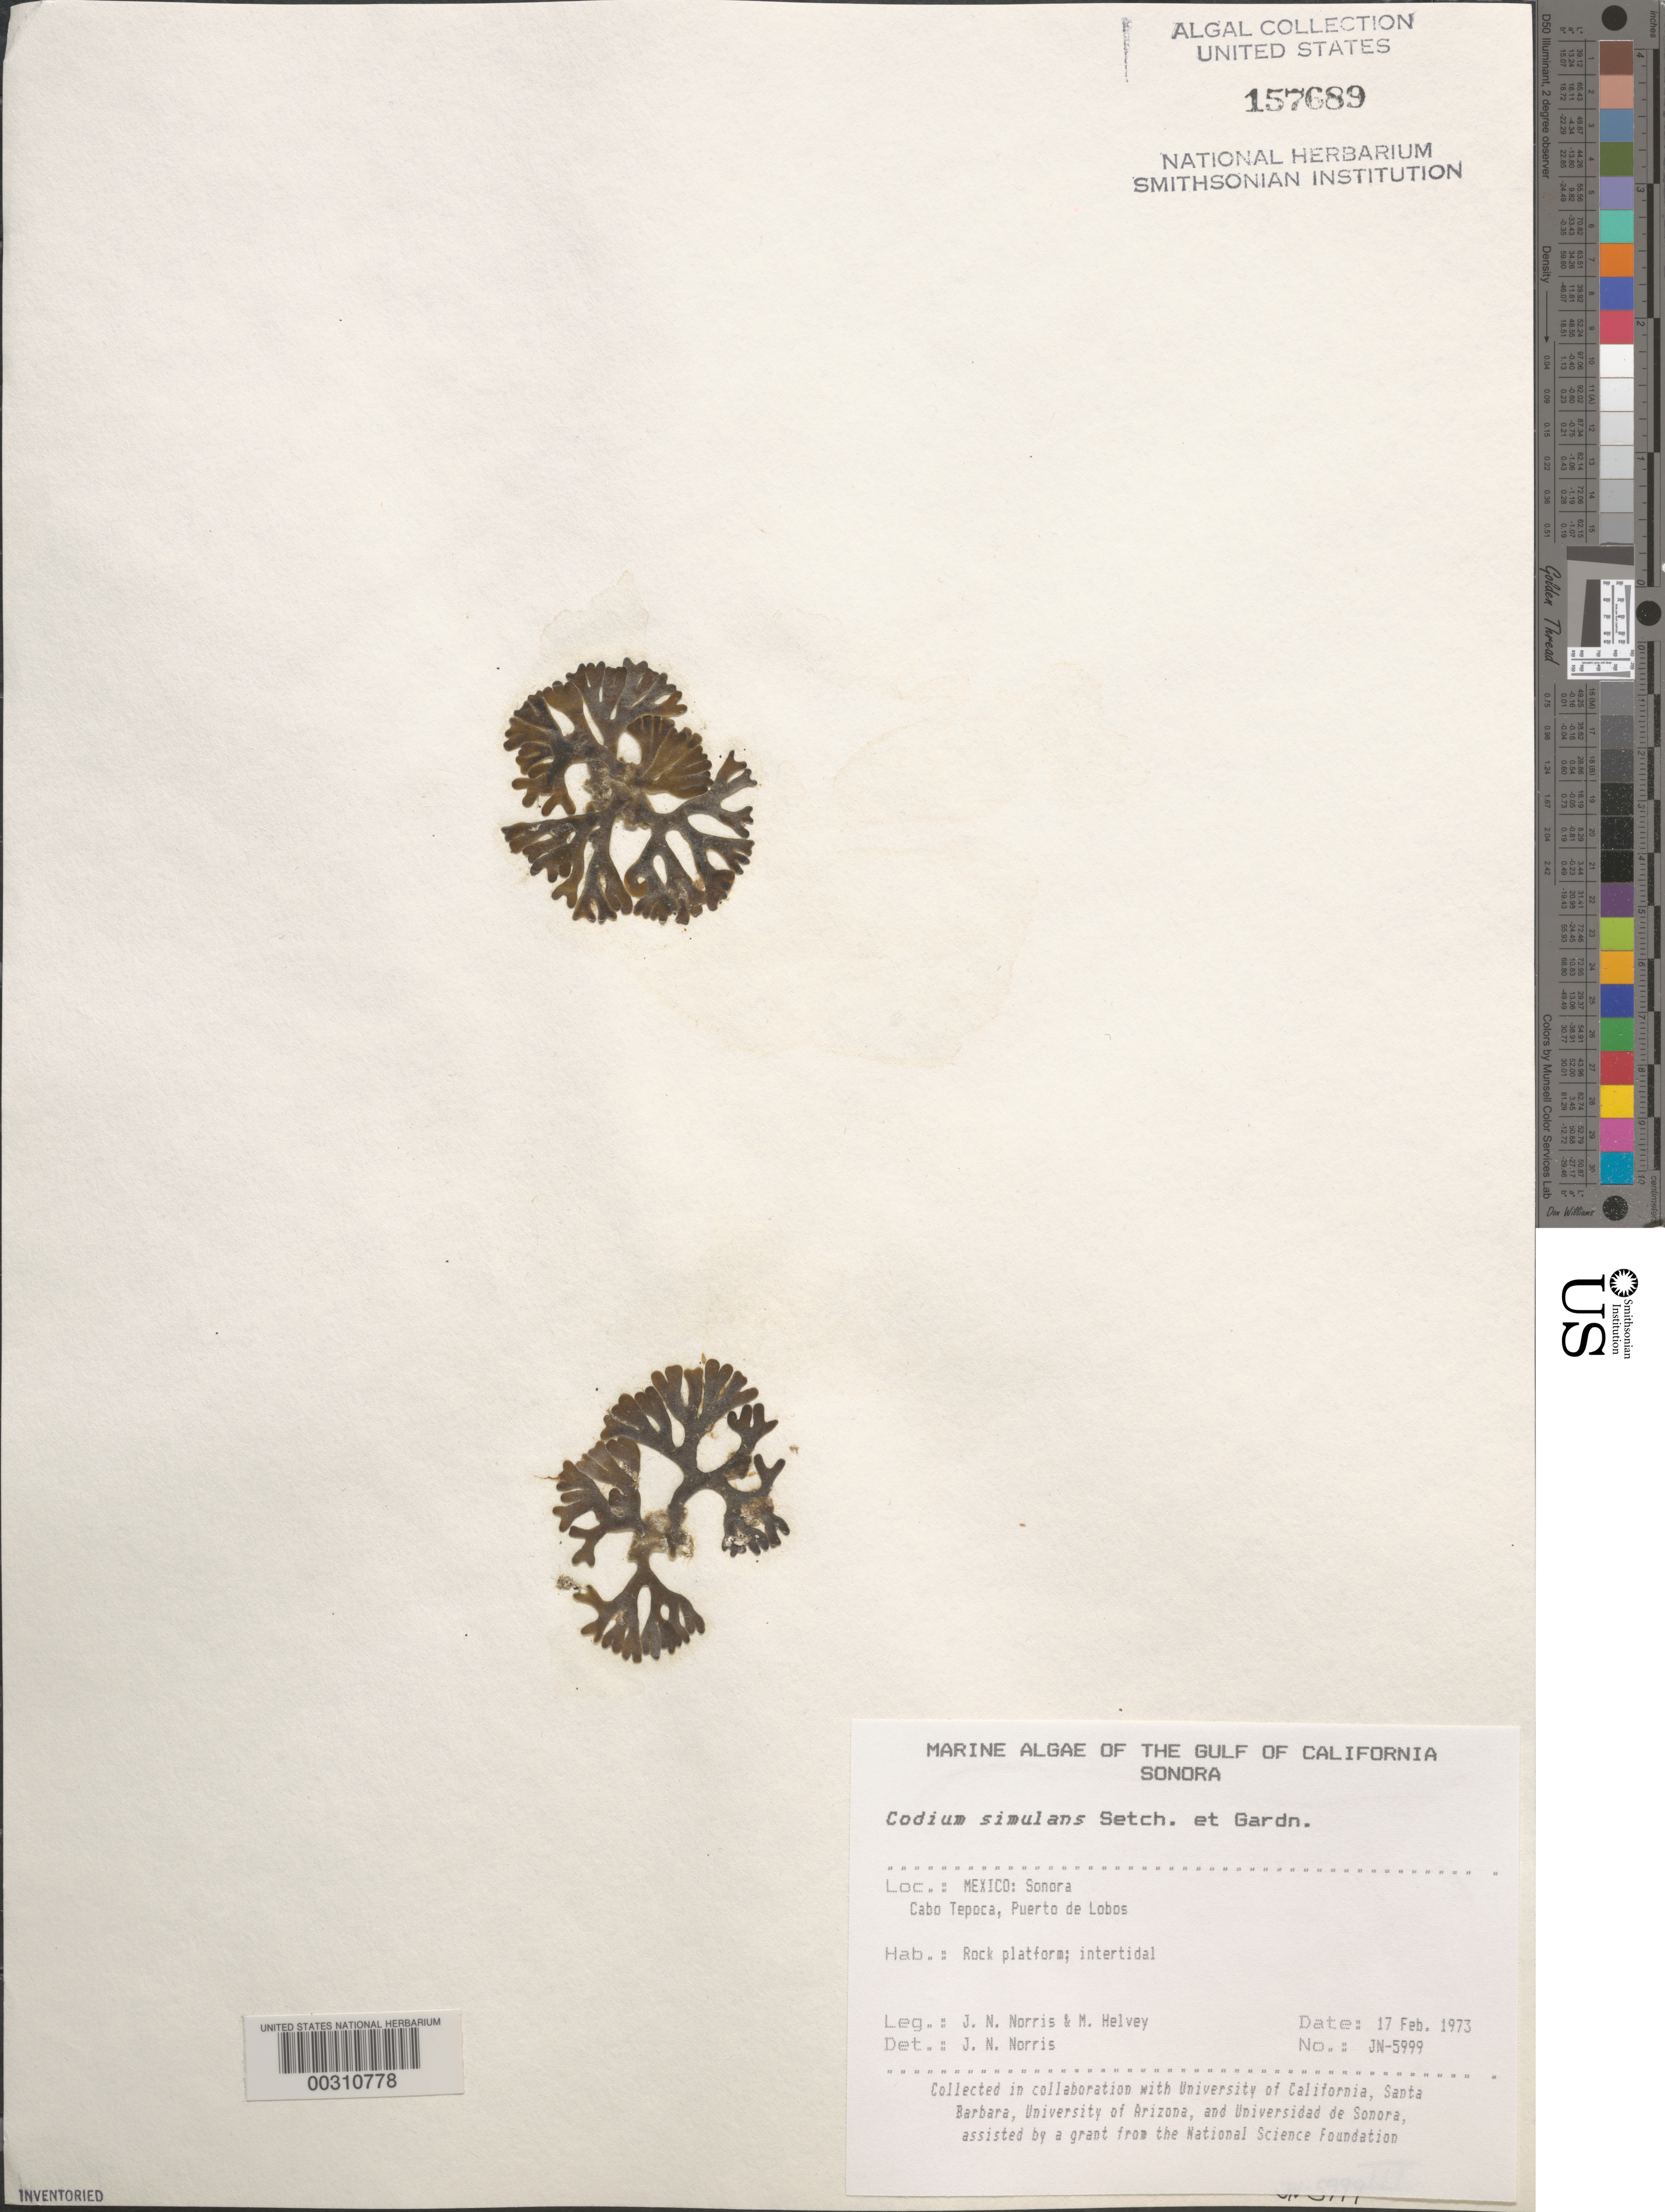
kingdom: Plantae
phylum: Chlorophyta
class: Ulvophyceae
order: Bryopsidales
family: Codiaceae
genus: Codium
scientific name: Codium simulans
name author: Setch. & N.L. Gardner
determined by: Norris, James N.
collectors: J. N. Norris & M. Helvey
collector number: JN-5999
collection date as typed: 17 Feb 1973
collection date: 1973-02-17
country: Mexico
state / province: Sonora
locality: Cabo Tepoca, Puerto de Lobos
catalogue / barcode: US 157689